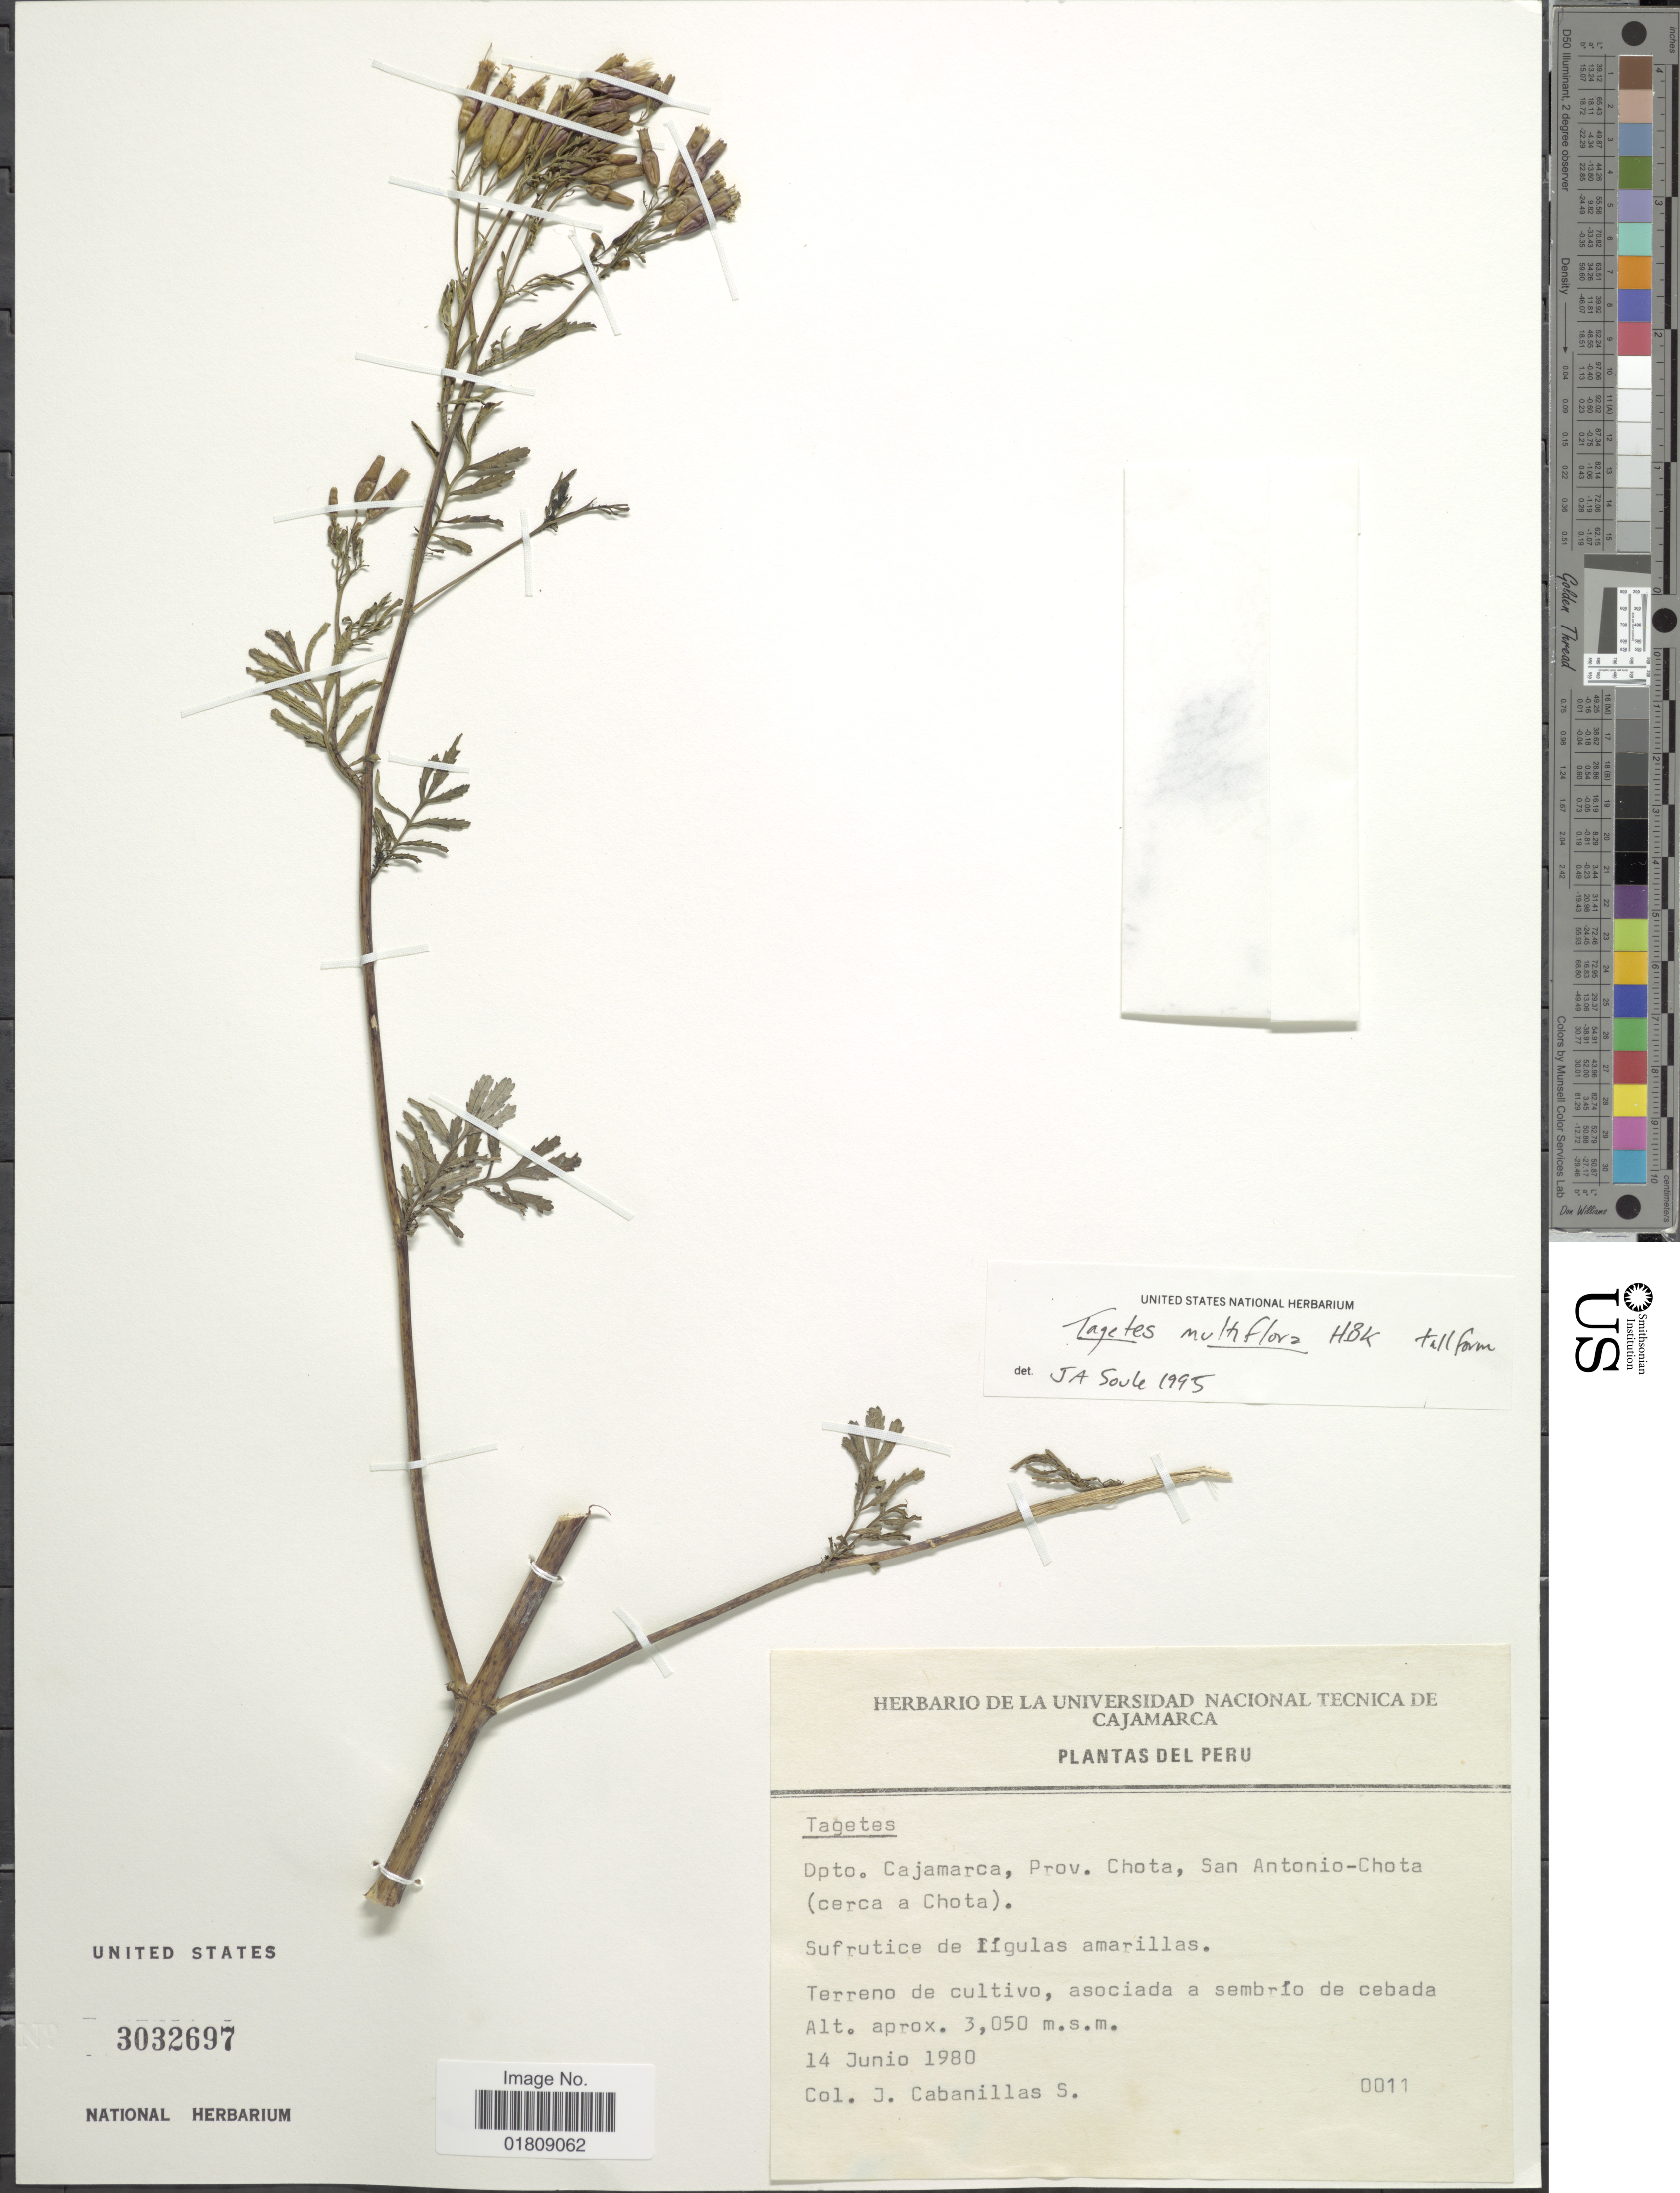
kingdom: Plantae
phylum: Tracheophyta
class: Magnoliopsida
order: Asterales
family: Asteraceae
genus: Tagetes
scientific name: Tagetes multiflora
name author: Kunth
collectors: J. Cabanillas S.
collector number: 0011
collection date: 1980-06-14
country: Peru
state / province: Cajamarca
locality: Prov. Chota, San Antonio-Chota (cercaa Chota)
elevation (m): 3050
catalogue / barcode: US 3032697